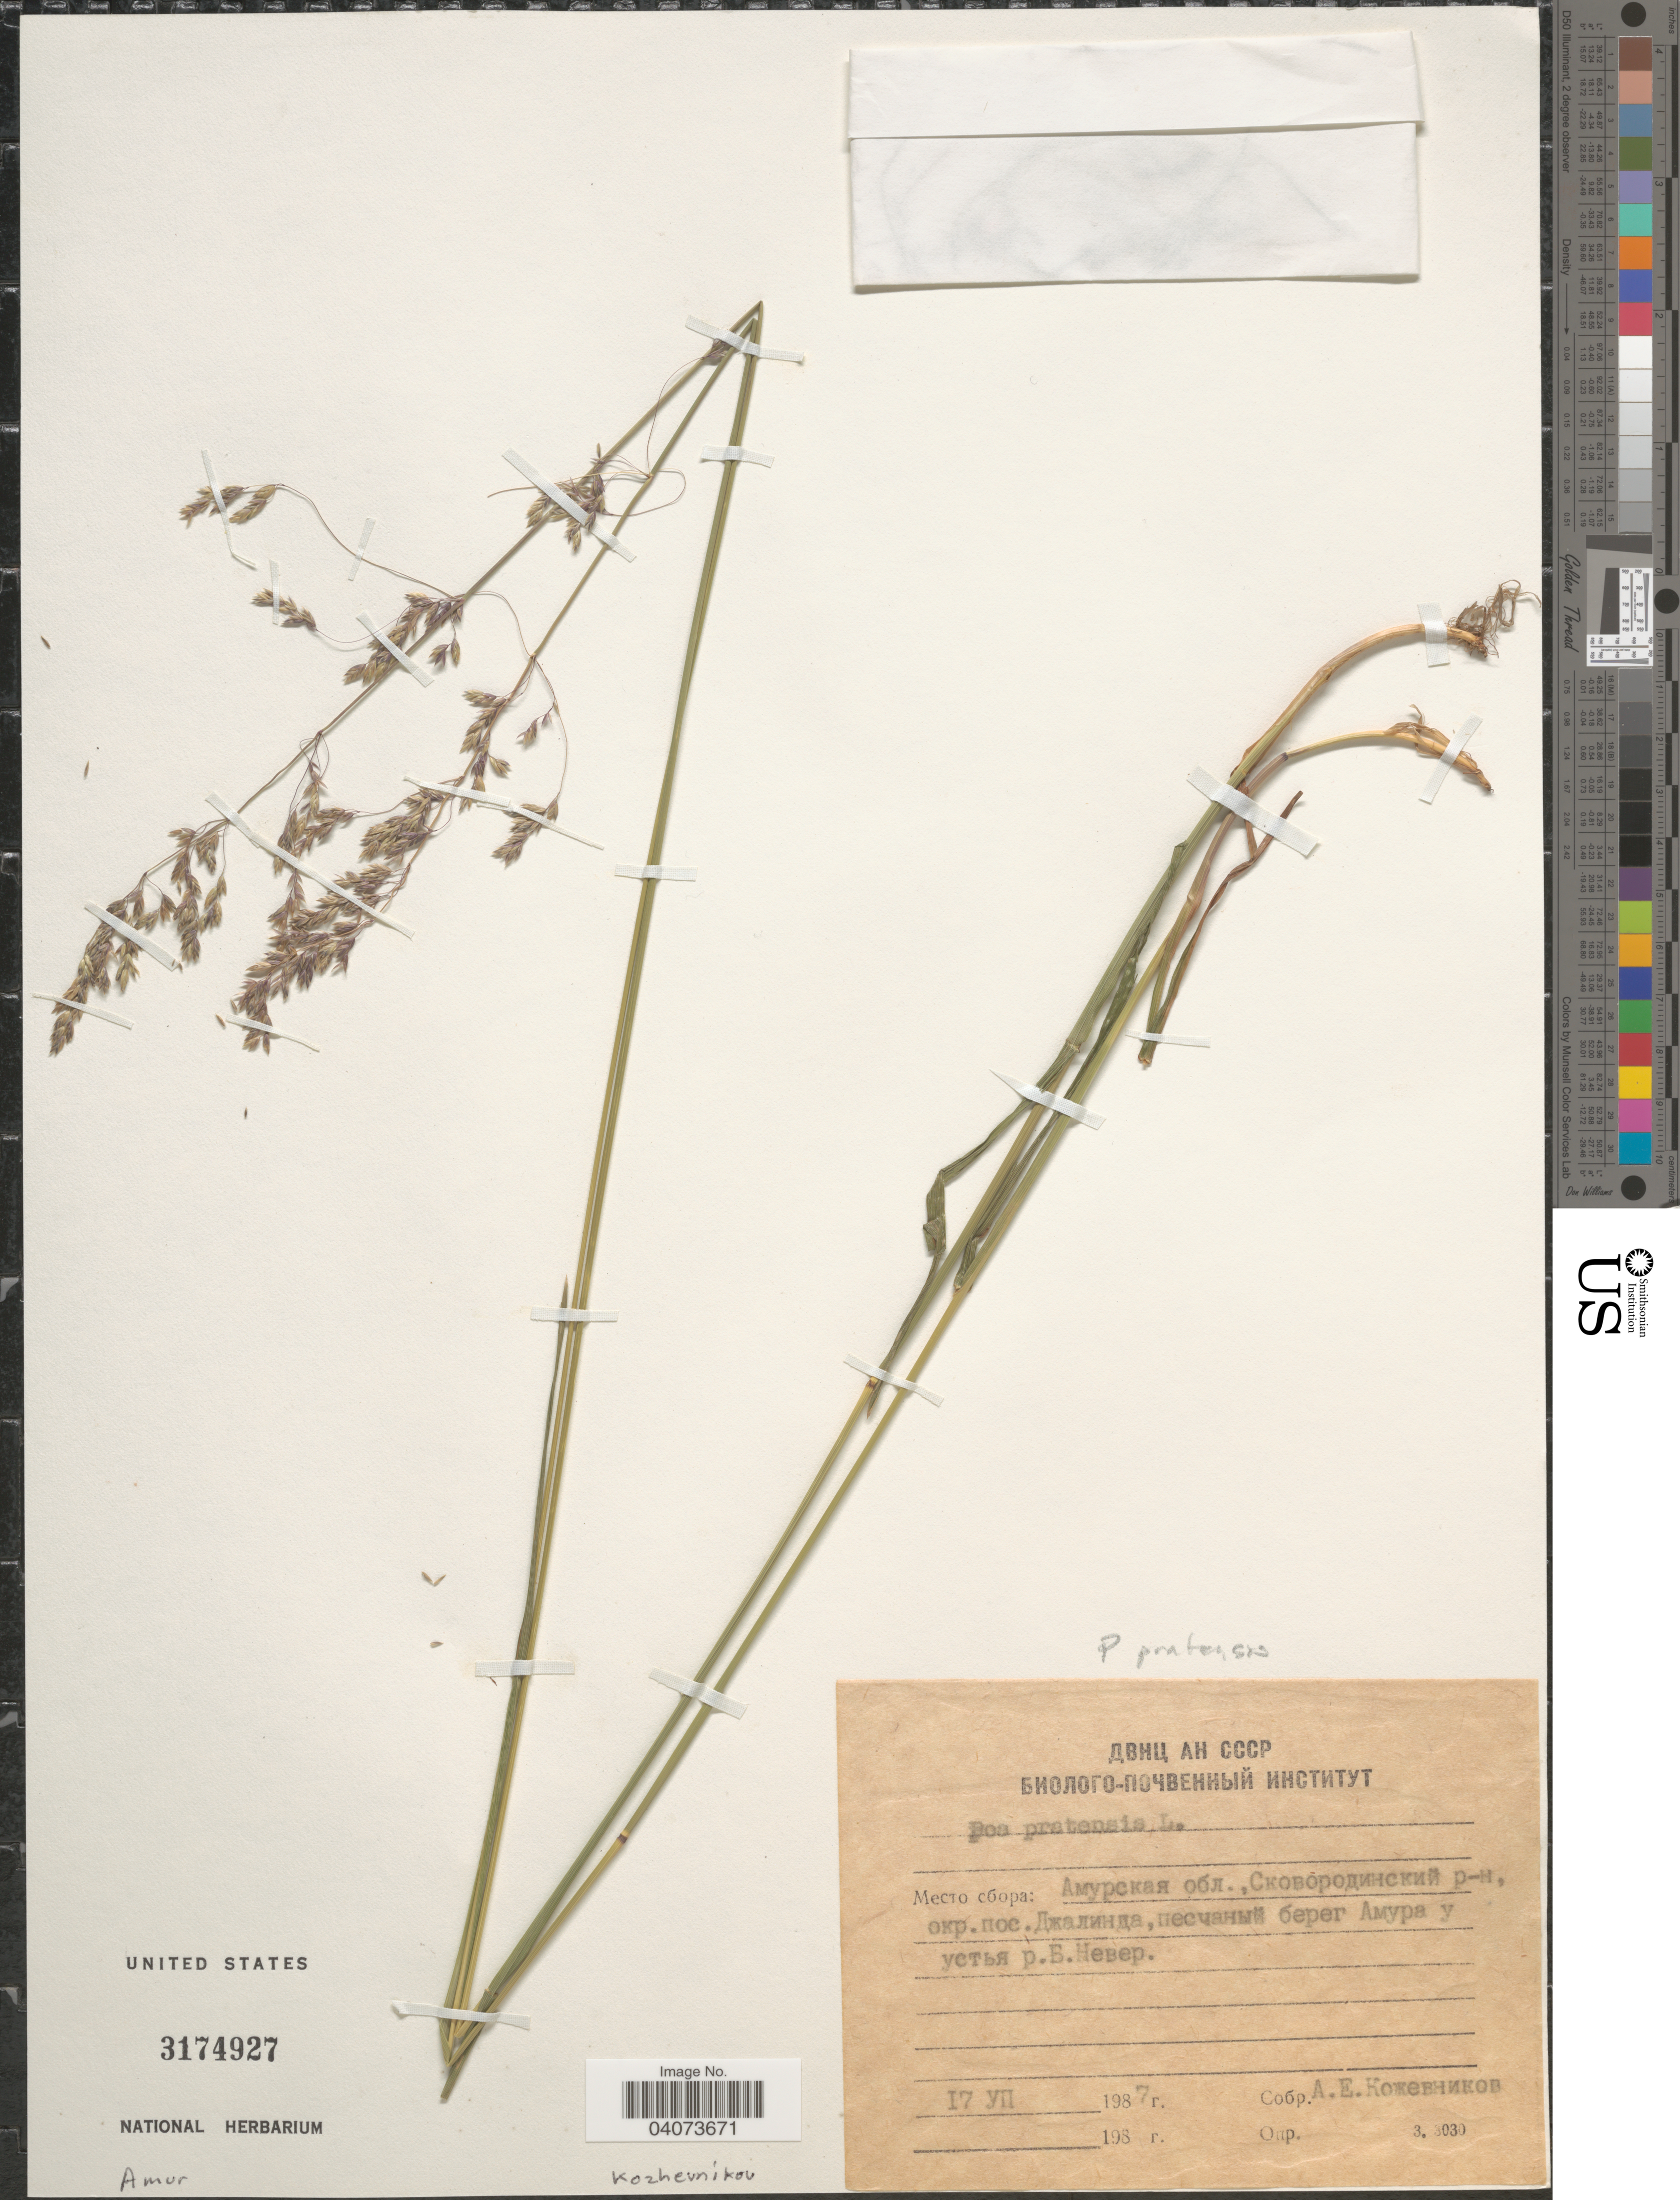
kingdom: Plantae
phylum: Tracheophyta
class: Liliopsida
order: Poales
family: Poaceae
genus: Poa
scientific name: Poa pratensis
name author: L.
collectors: A. Kozhevnikov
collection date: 1987-07-17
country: Russian Federation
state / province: Amur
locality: District Skovorodinskiy, vicinity of village Dzhalinda, shore of Amura near mouth of river Bolshoy Never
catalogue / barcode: US 3174927